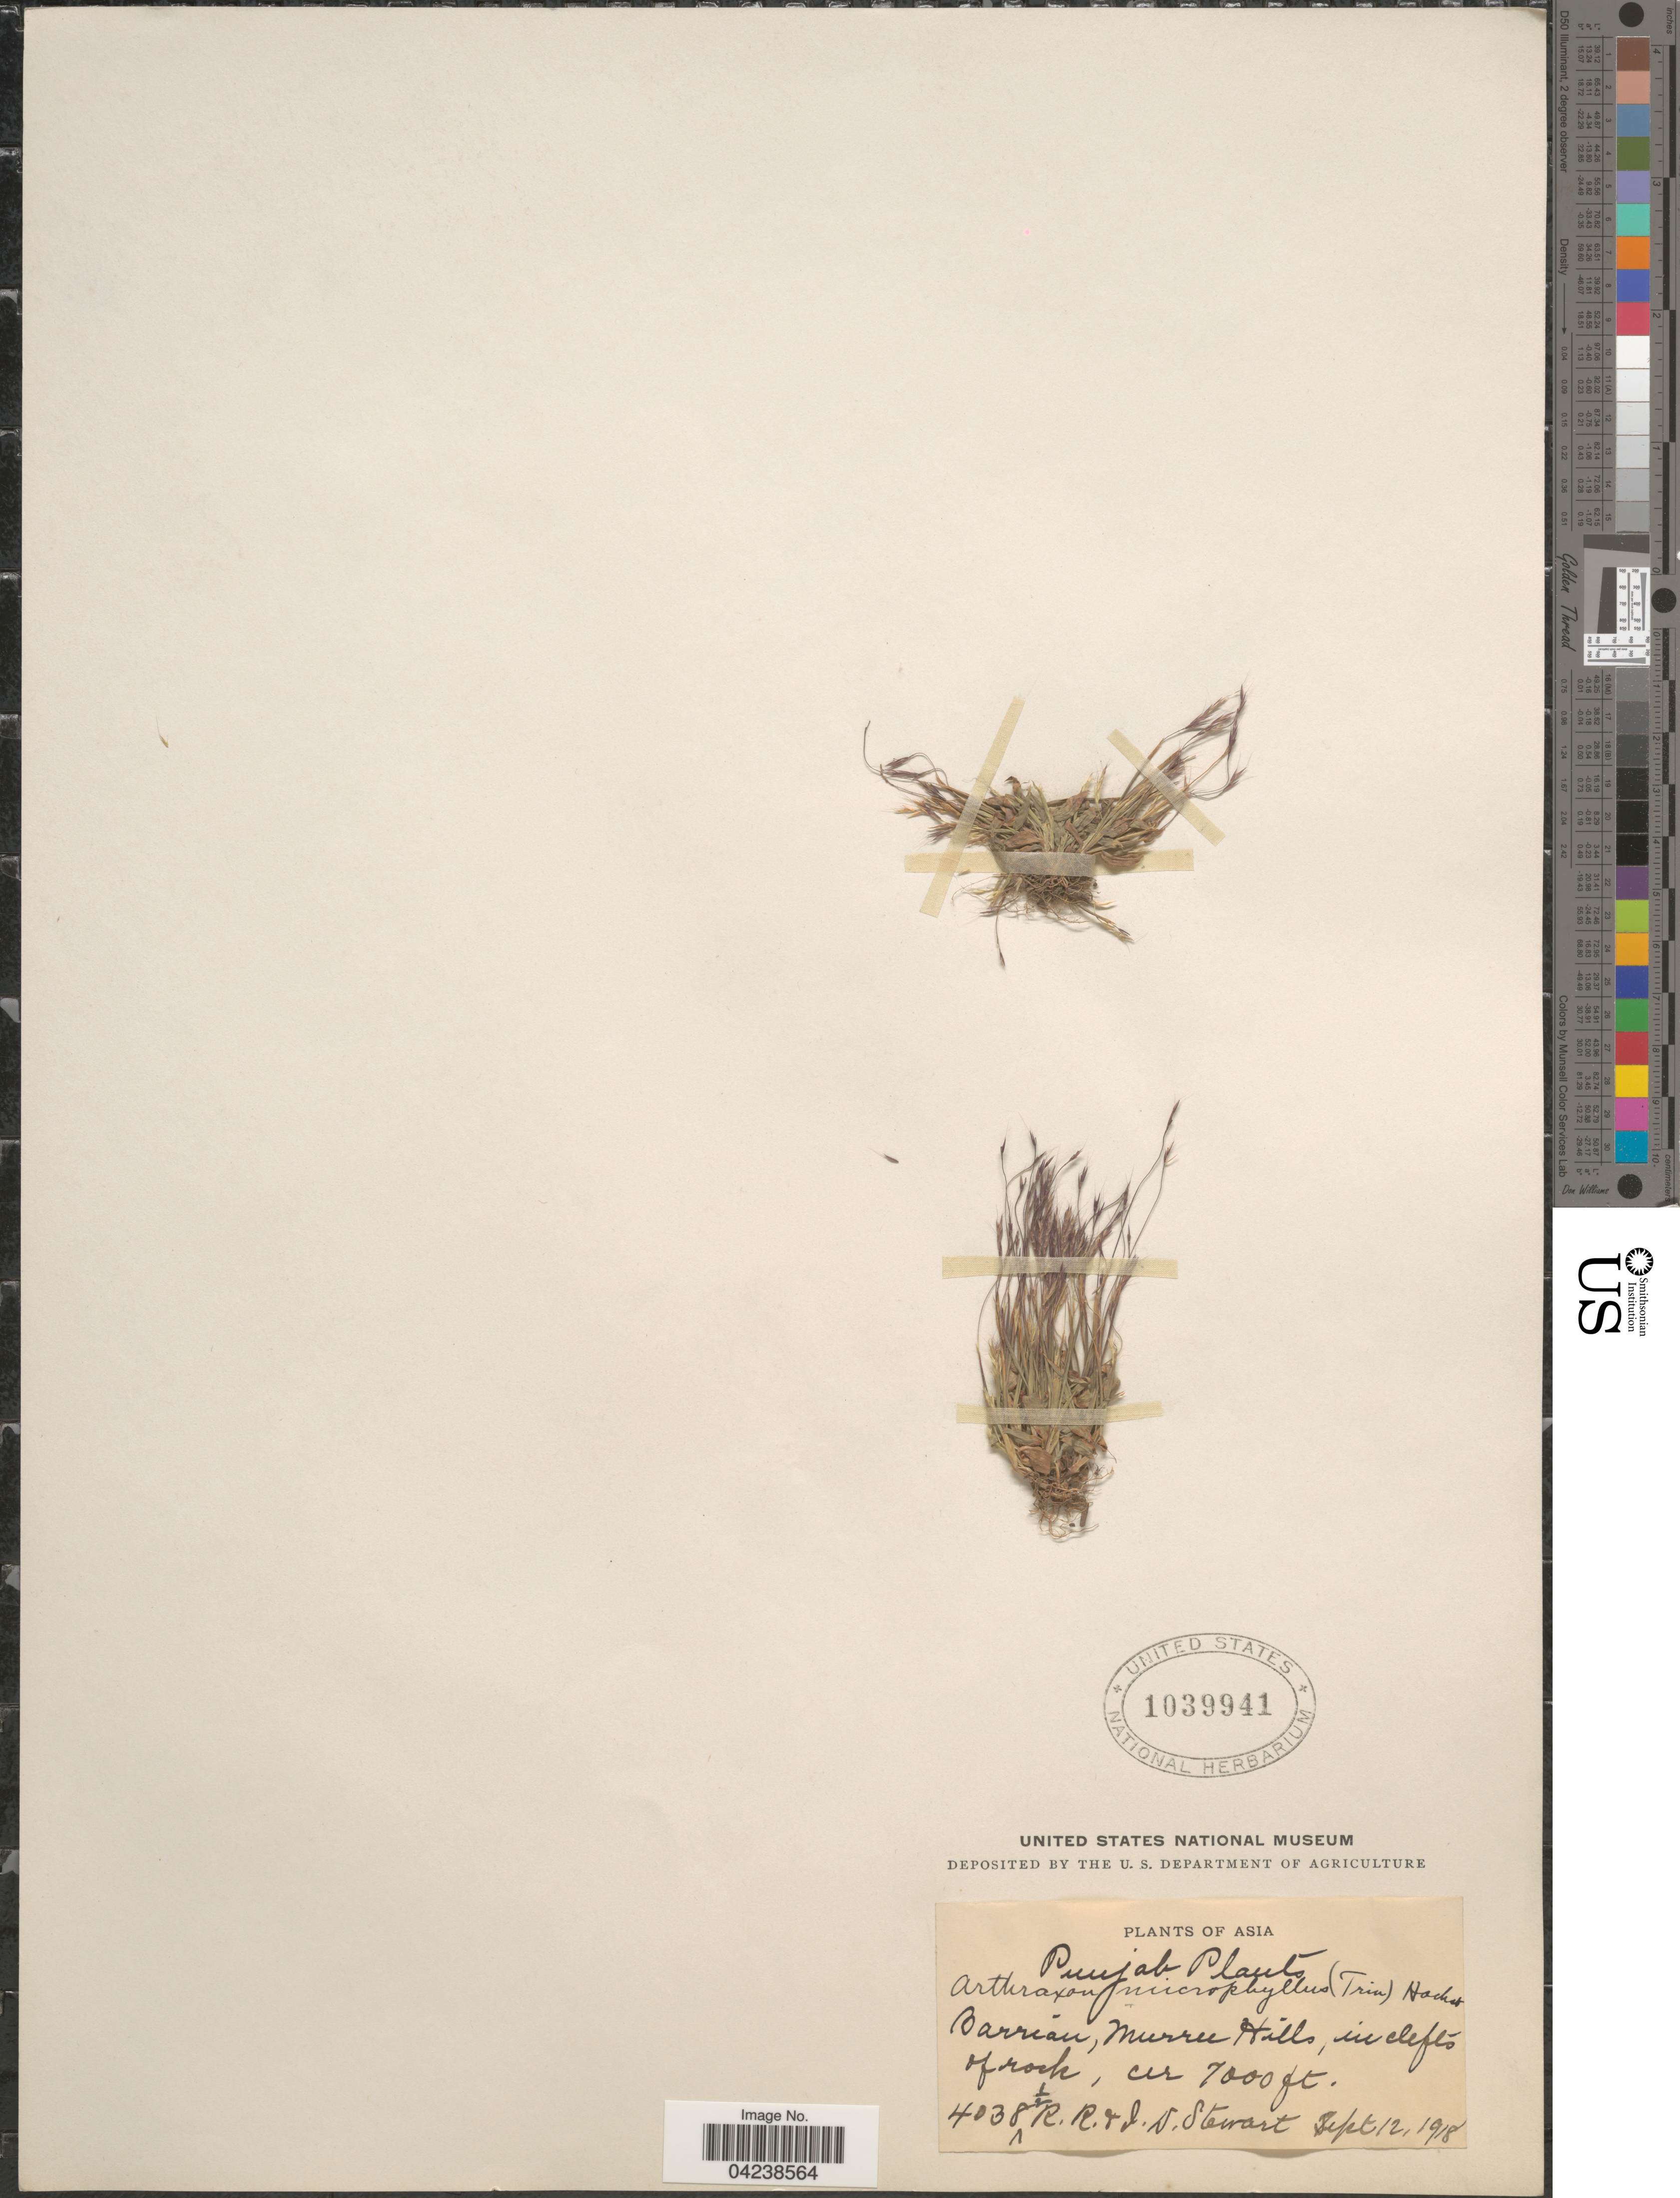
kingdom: Plantae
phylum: Tracheophyta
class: Liliopsida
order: Poales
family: Poaceae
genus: Arthraxon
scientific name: Arthraxon lancifolius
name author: (Trin.) Hochst.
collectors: R. Stewart & I. Stewart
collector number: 4038½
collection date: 1918-09-12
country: Pakistan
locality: Asia. Barrian, Murree Hills.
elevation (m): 2134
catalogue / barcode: US 1039941